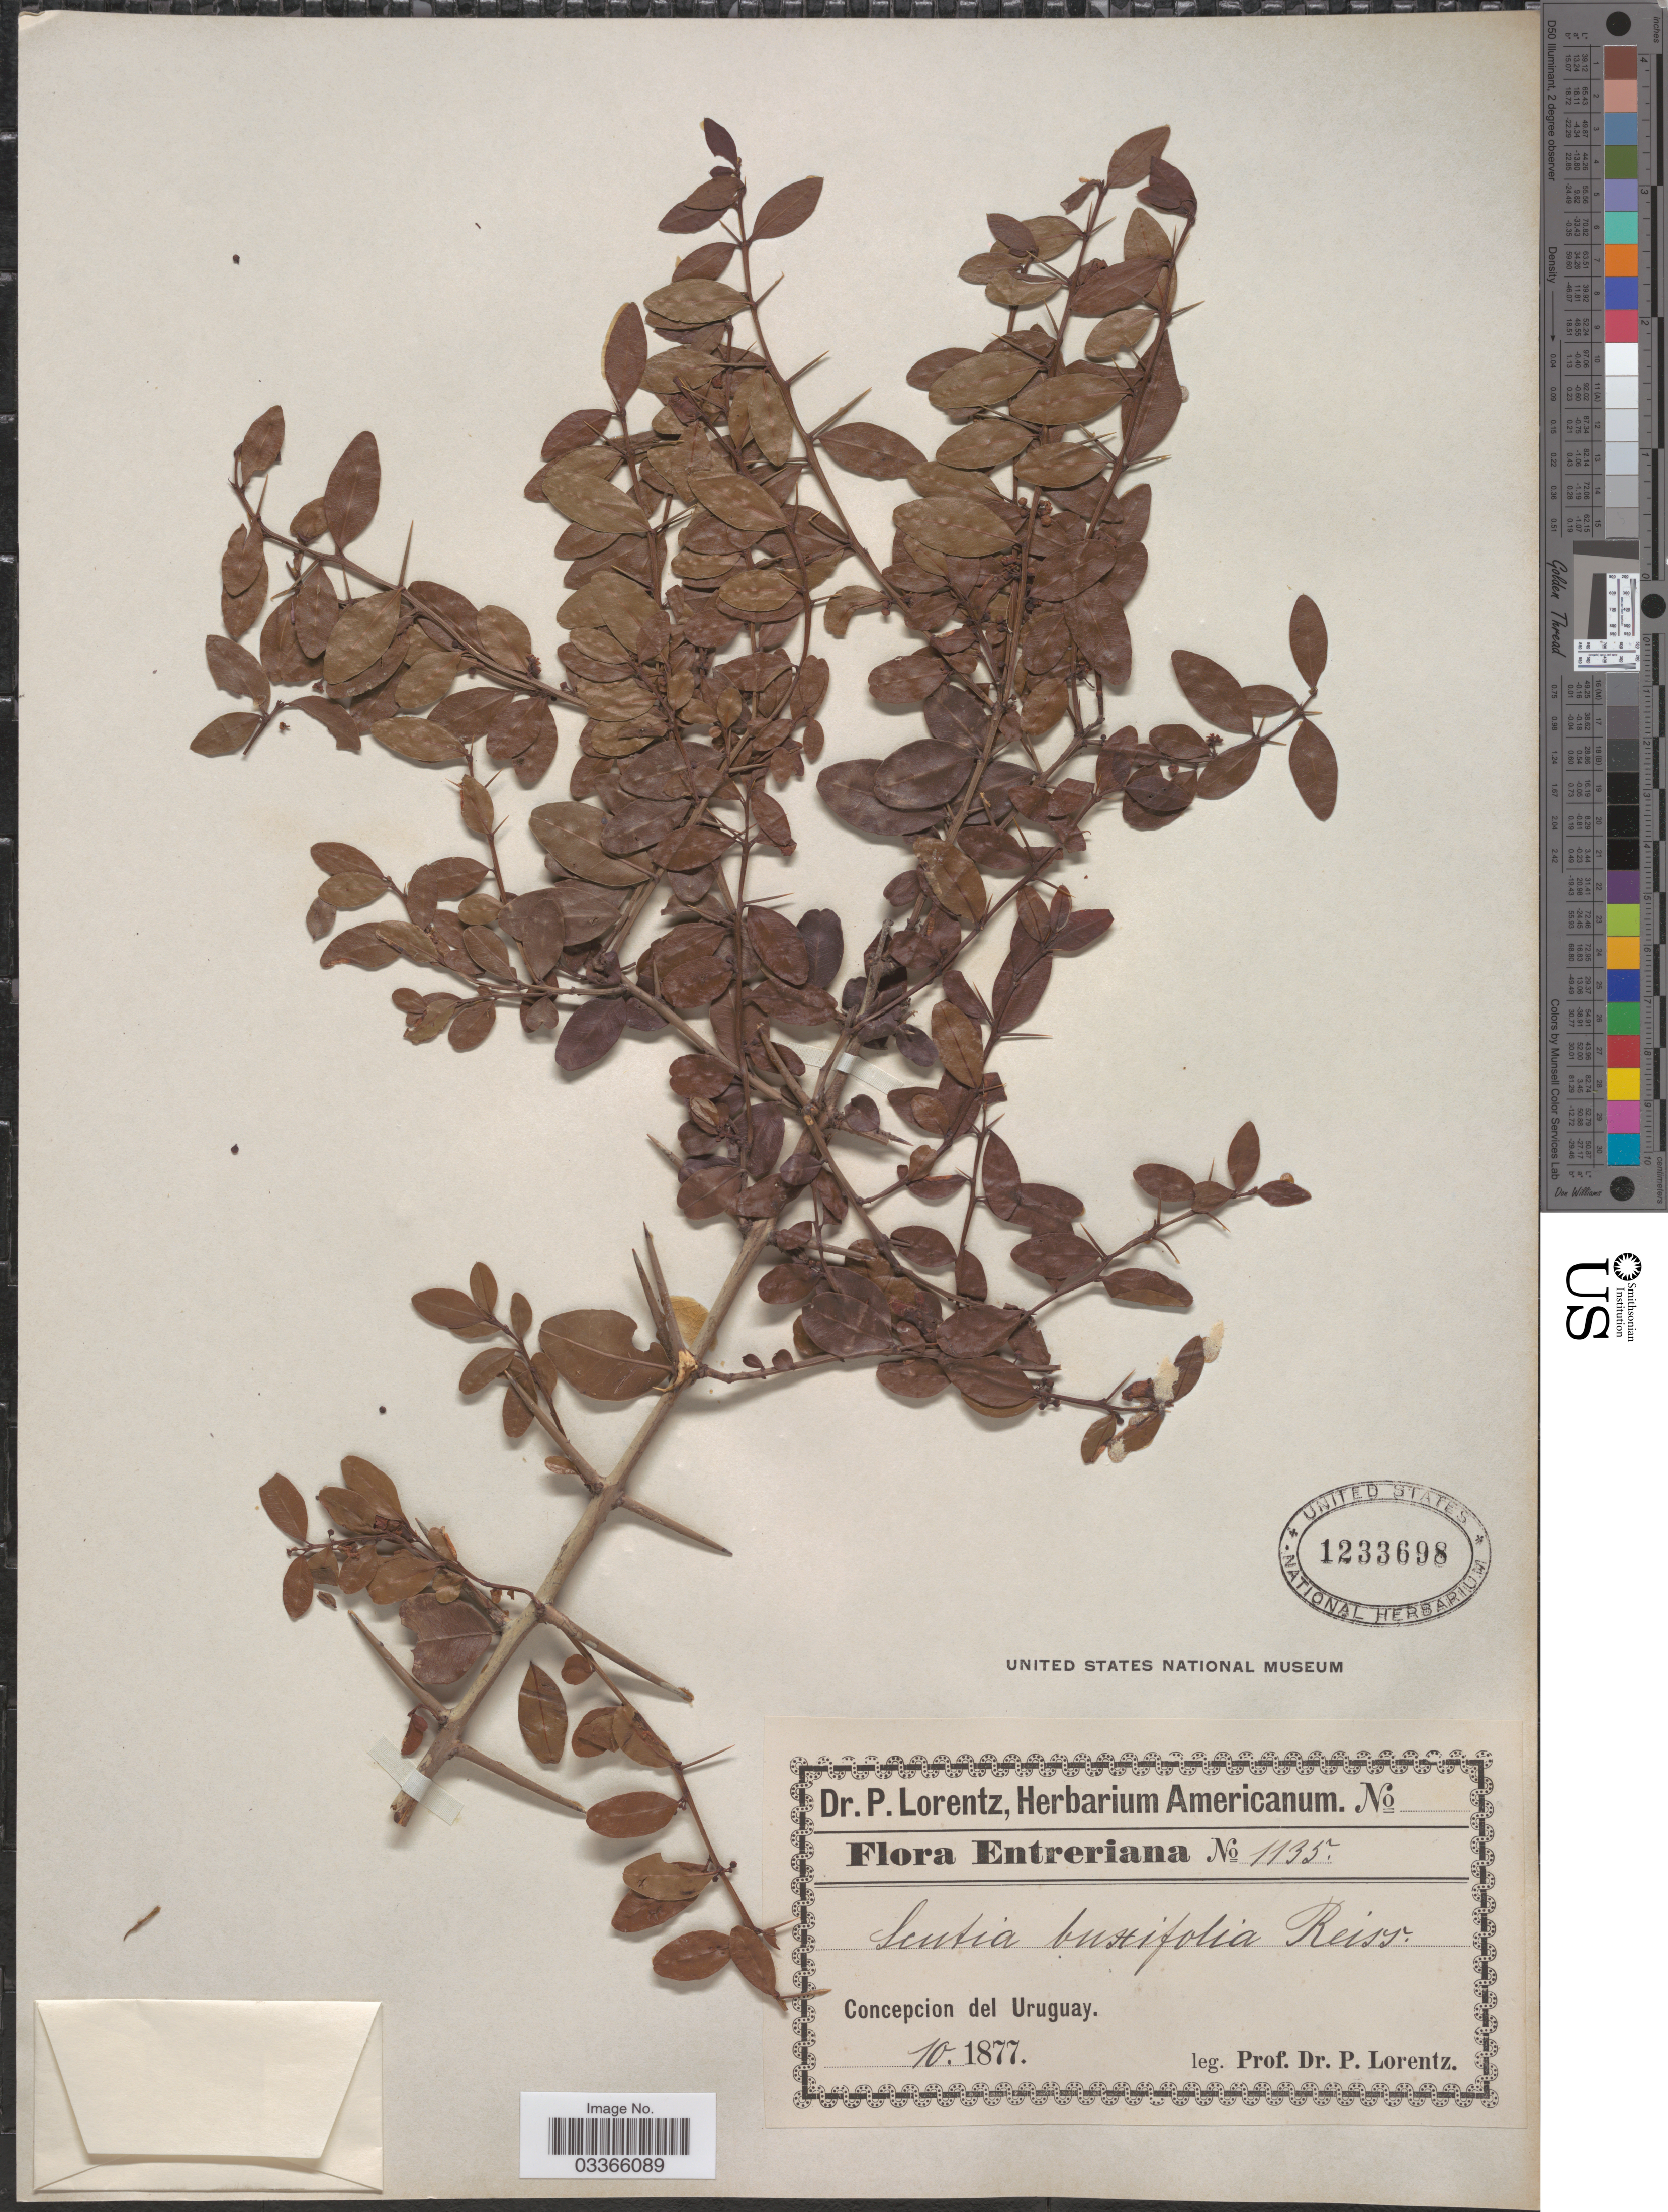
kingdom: Plantae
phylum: Tracheophyta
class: Magnoliopsida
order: Rosales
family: Rhamnaceae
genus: Scutia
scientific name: Scutia buxifolia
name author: Reissek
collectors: P. G. Lorentz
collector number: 1135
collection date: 1877-10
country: Uruguay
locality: Entreriana, Concepcion del Uruguay.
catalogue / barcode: US 1233698